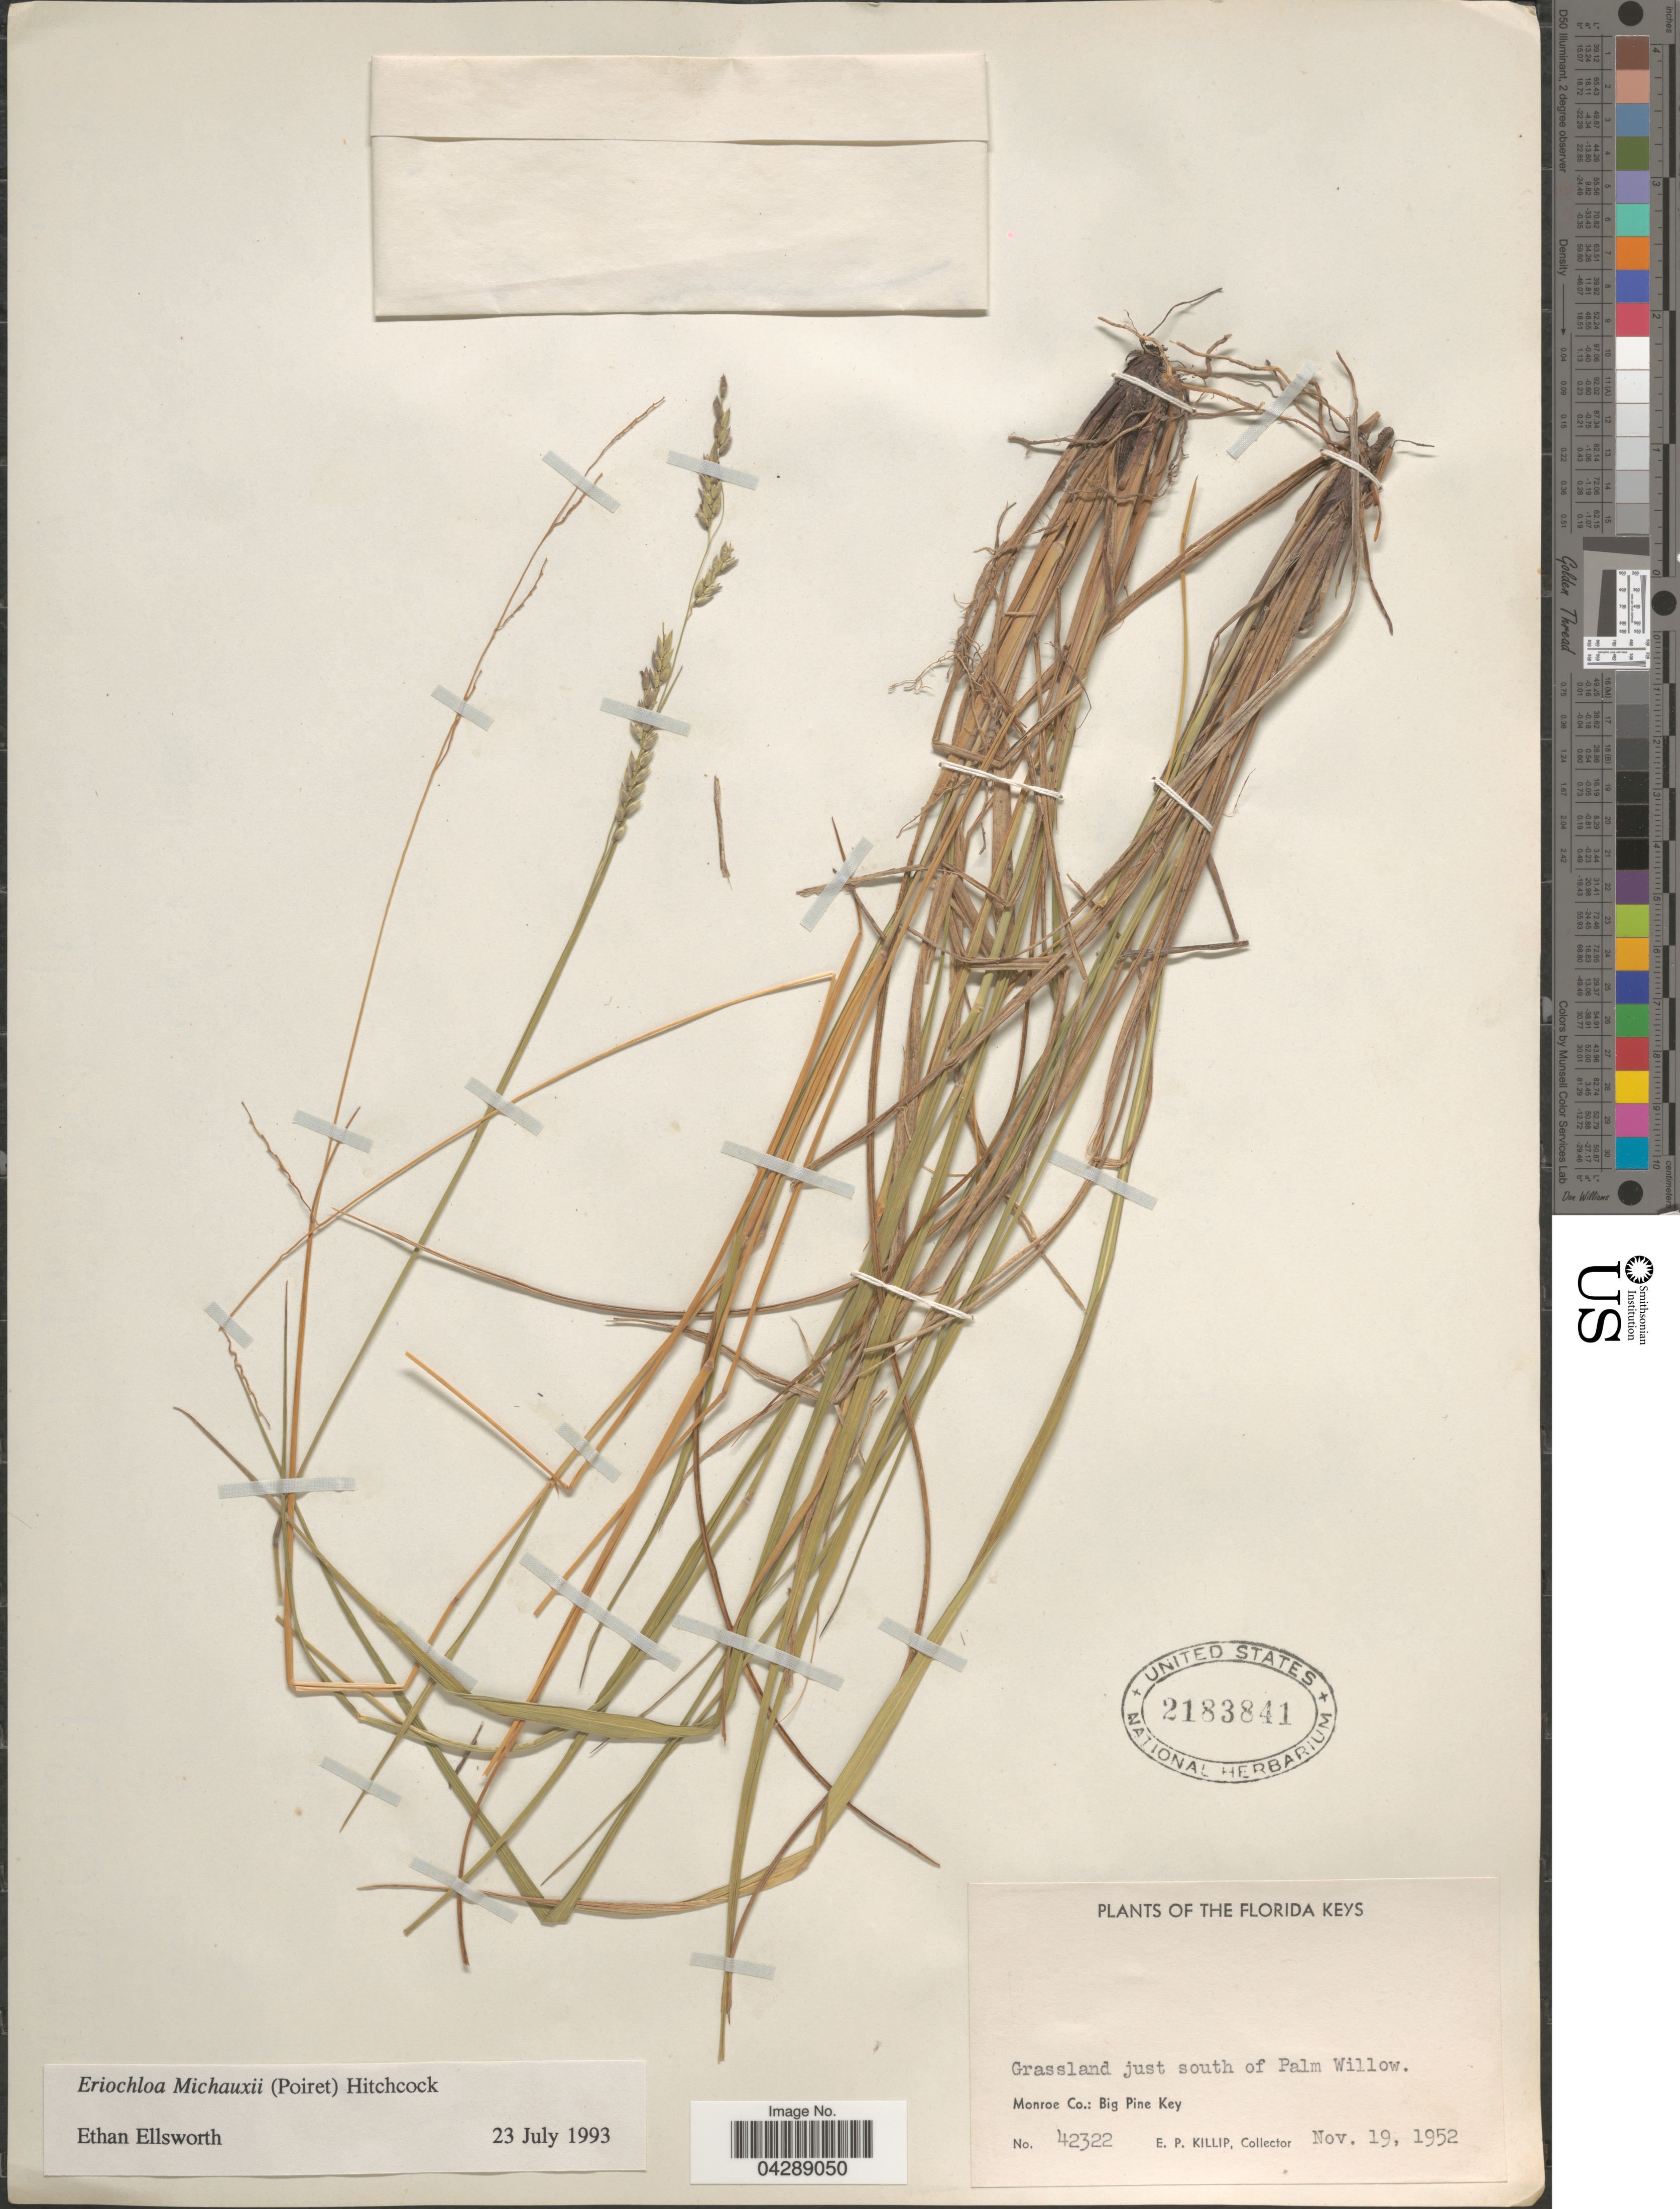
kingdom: Plantae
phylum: Tracheophyta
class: Liliopsida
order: Poales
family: Poaceae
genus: Eriochloa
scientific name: Eriochloa michauxii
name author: (Poir.) Hitchc.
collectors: E. P. Killip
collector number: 42322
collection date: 1952-11-19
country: United States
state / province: Florida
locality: The Florida Keys. Grassland just south of Palm Willow. Monroe Co.: Big Pine Key.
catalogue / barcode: US 2183841